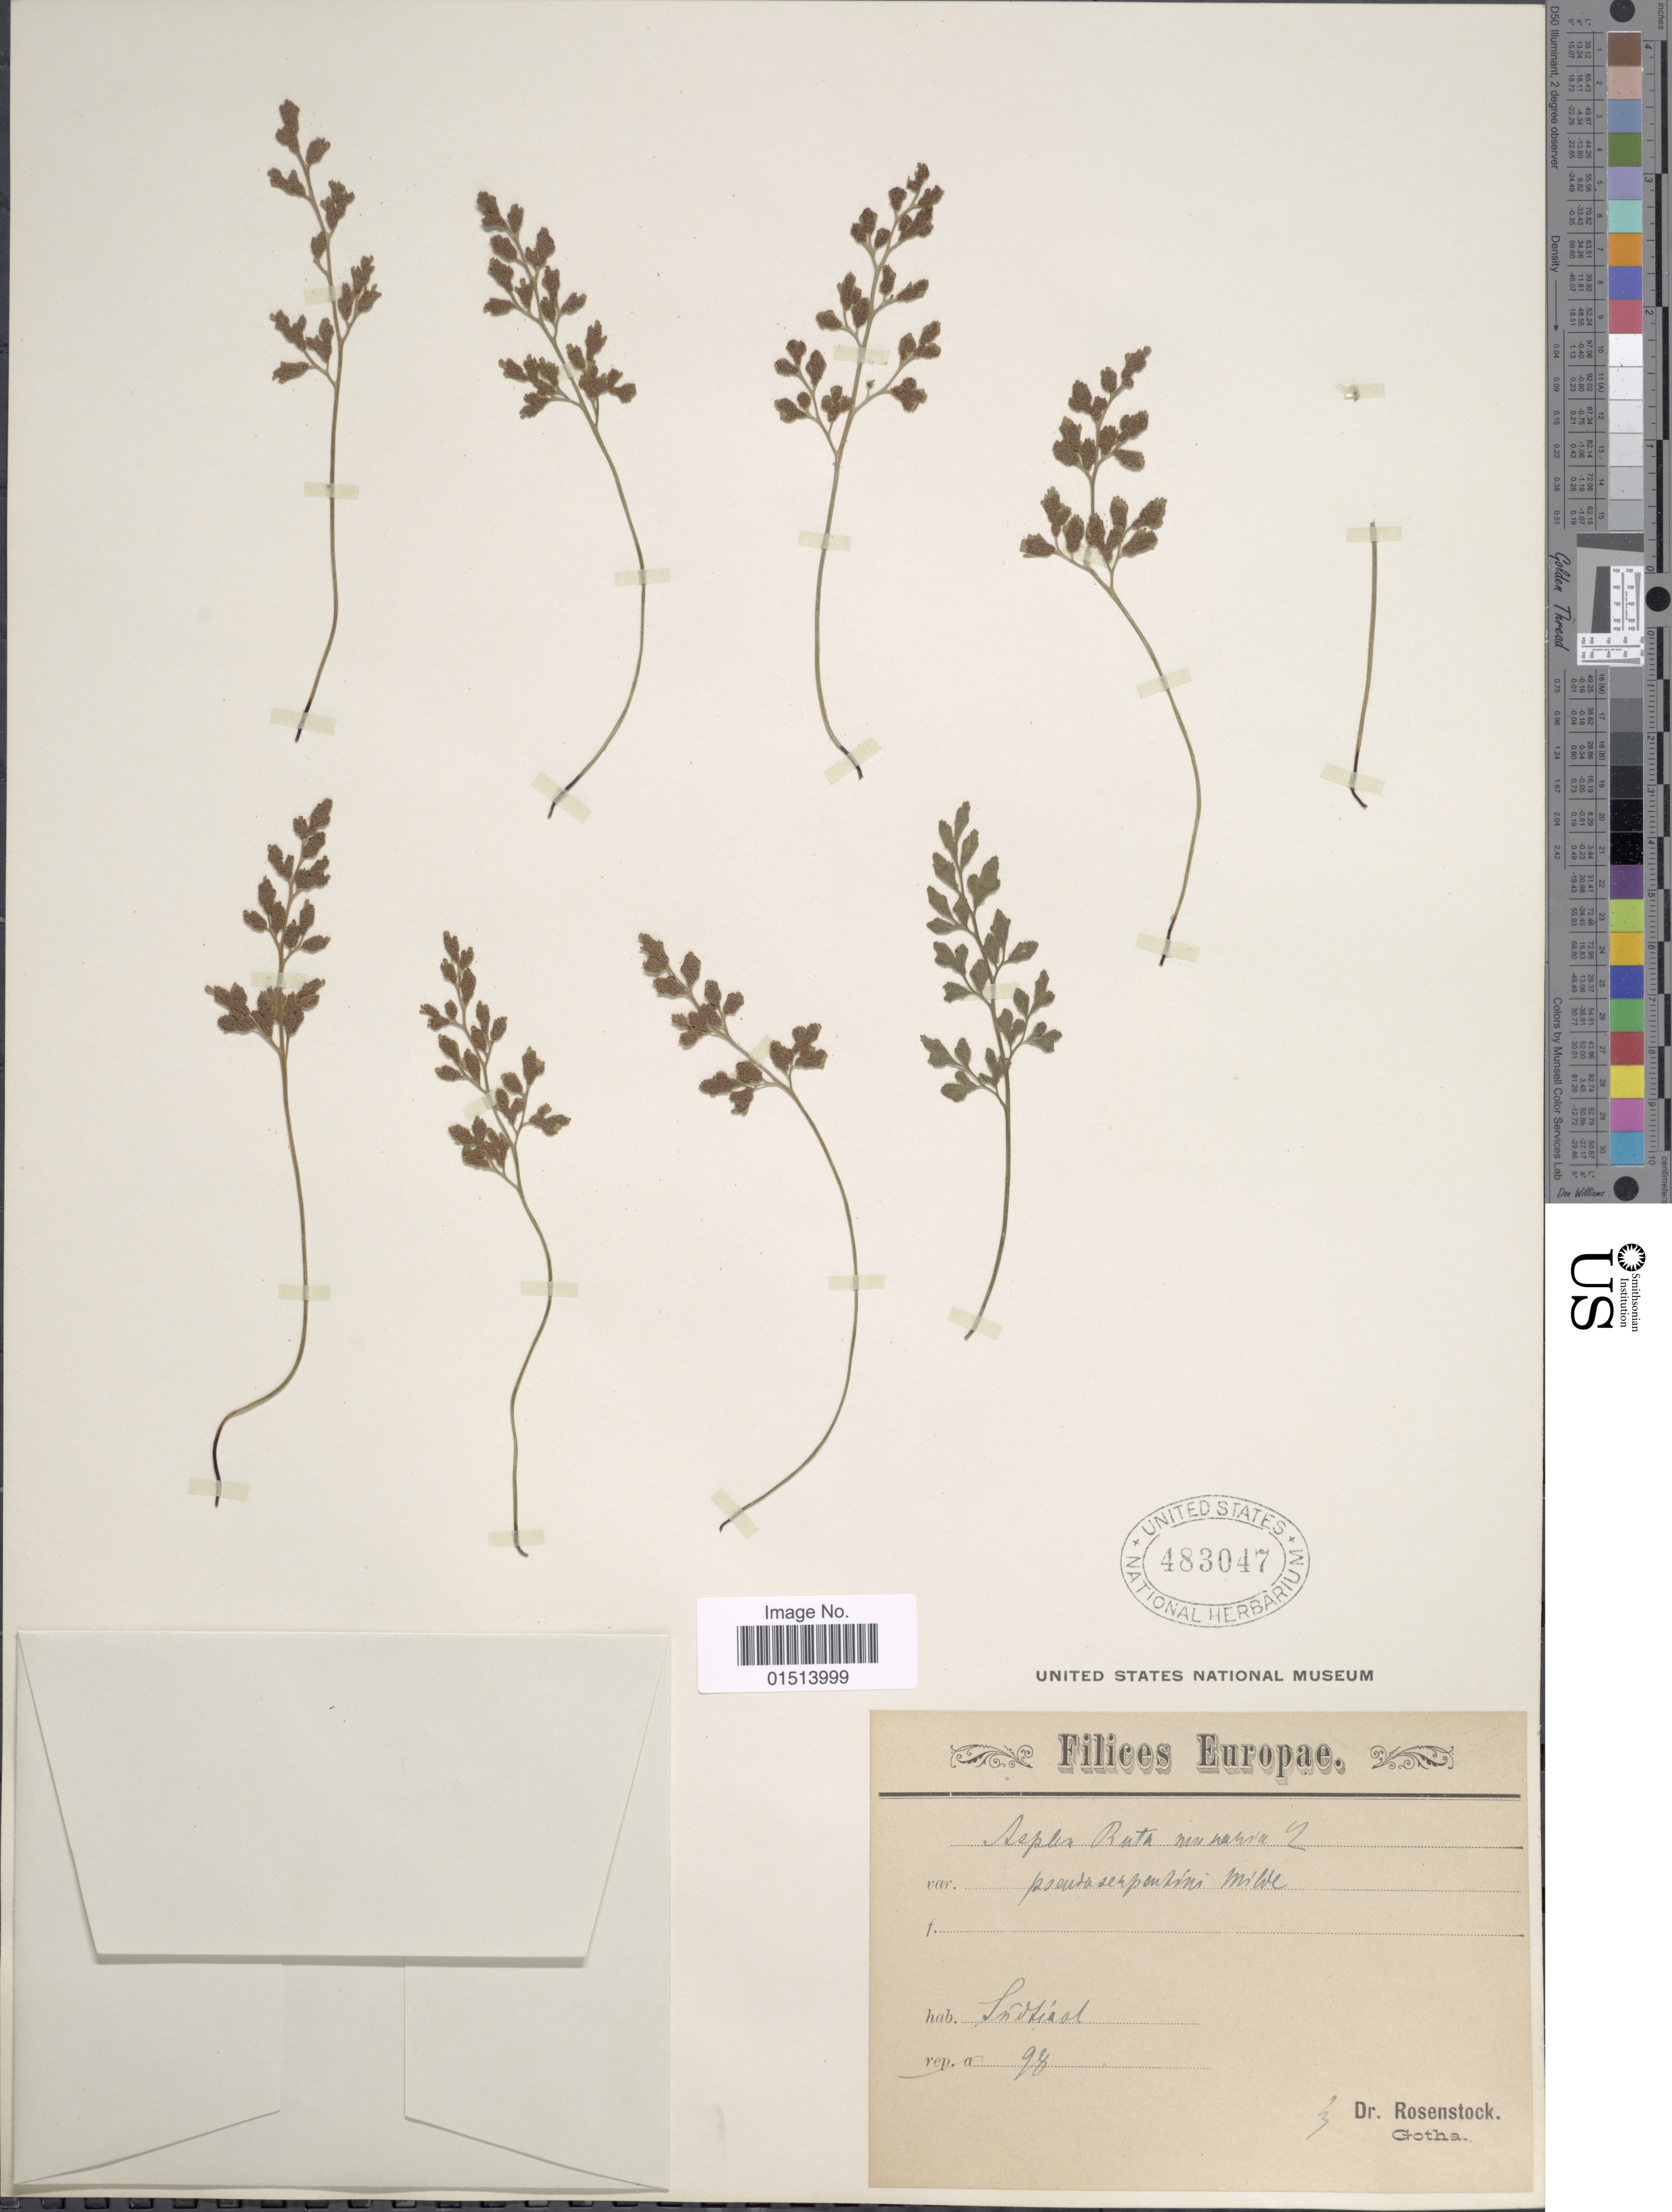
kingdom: Plantae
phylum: Tracheophyta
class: Polypodiopsida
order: Polypodiales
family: Aspleniaceae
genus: Asplenium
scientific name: Asplenium ruta-muraria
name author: L.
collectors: E. Rosenstock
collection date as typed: Transcribed d/m/y: //98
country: Austria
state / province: Tirol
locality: Sudtirol.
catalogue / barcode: US 483047